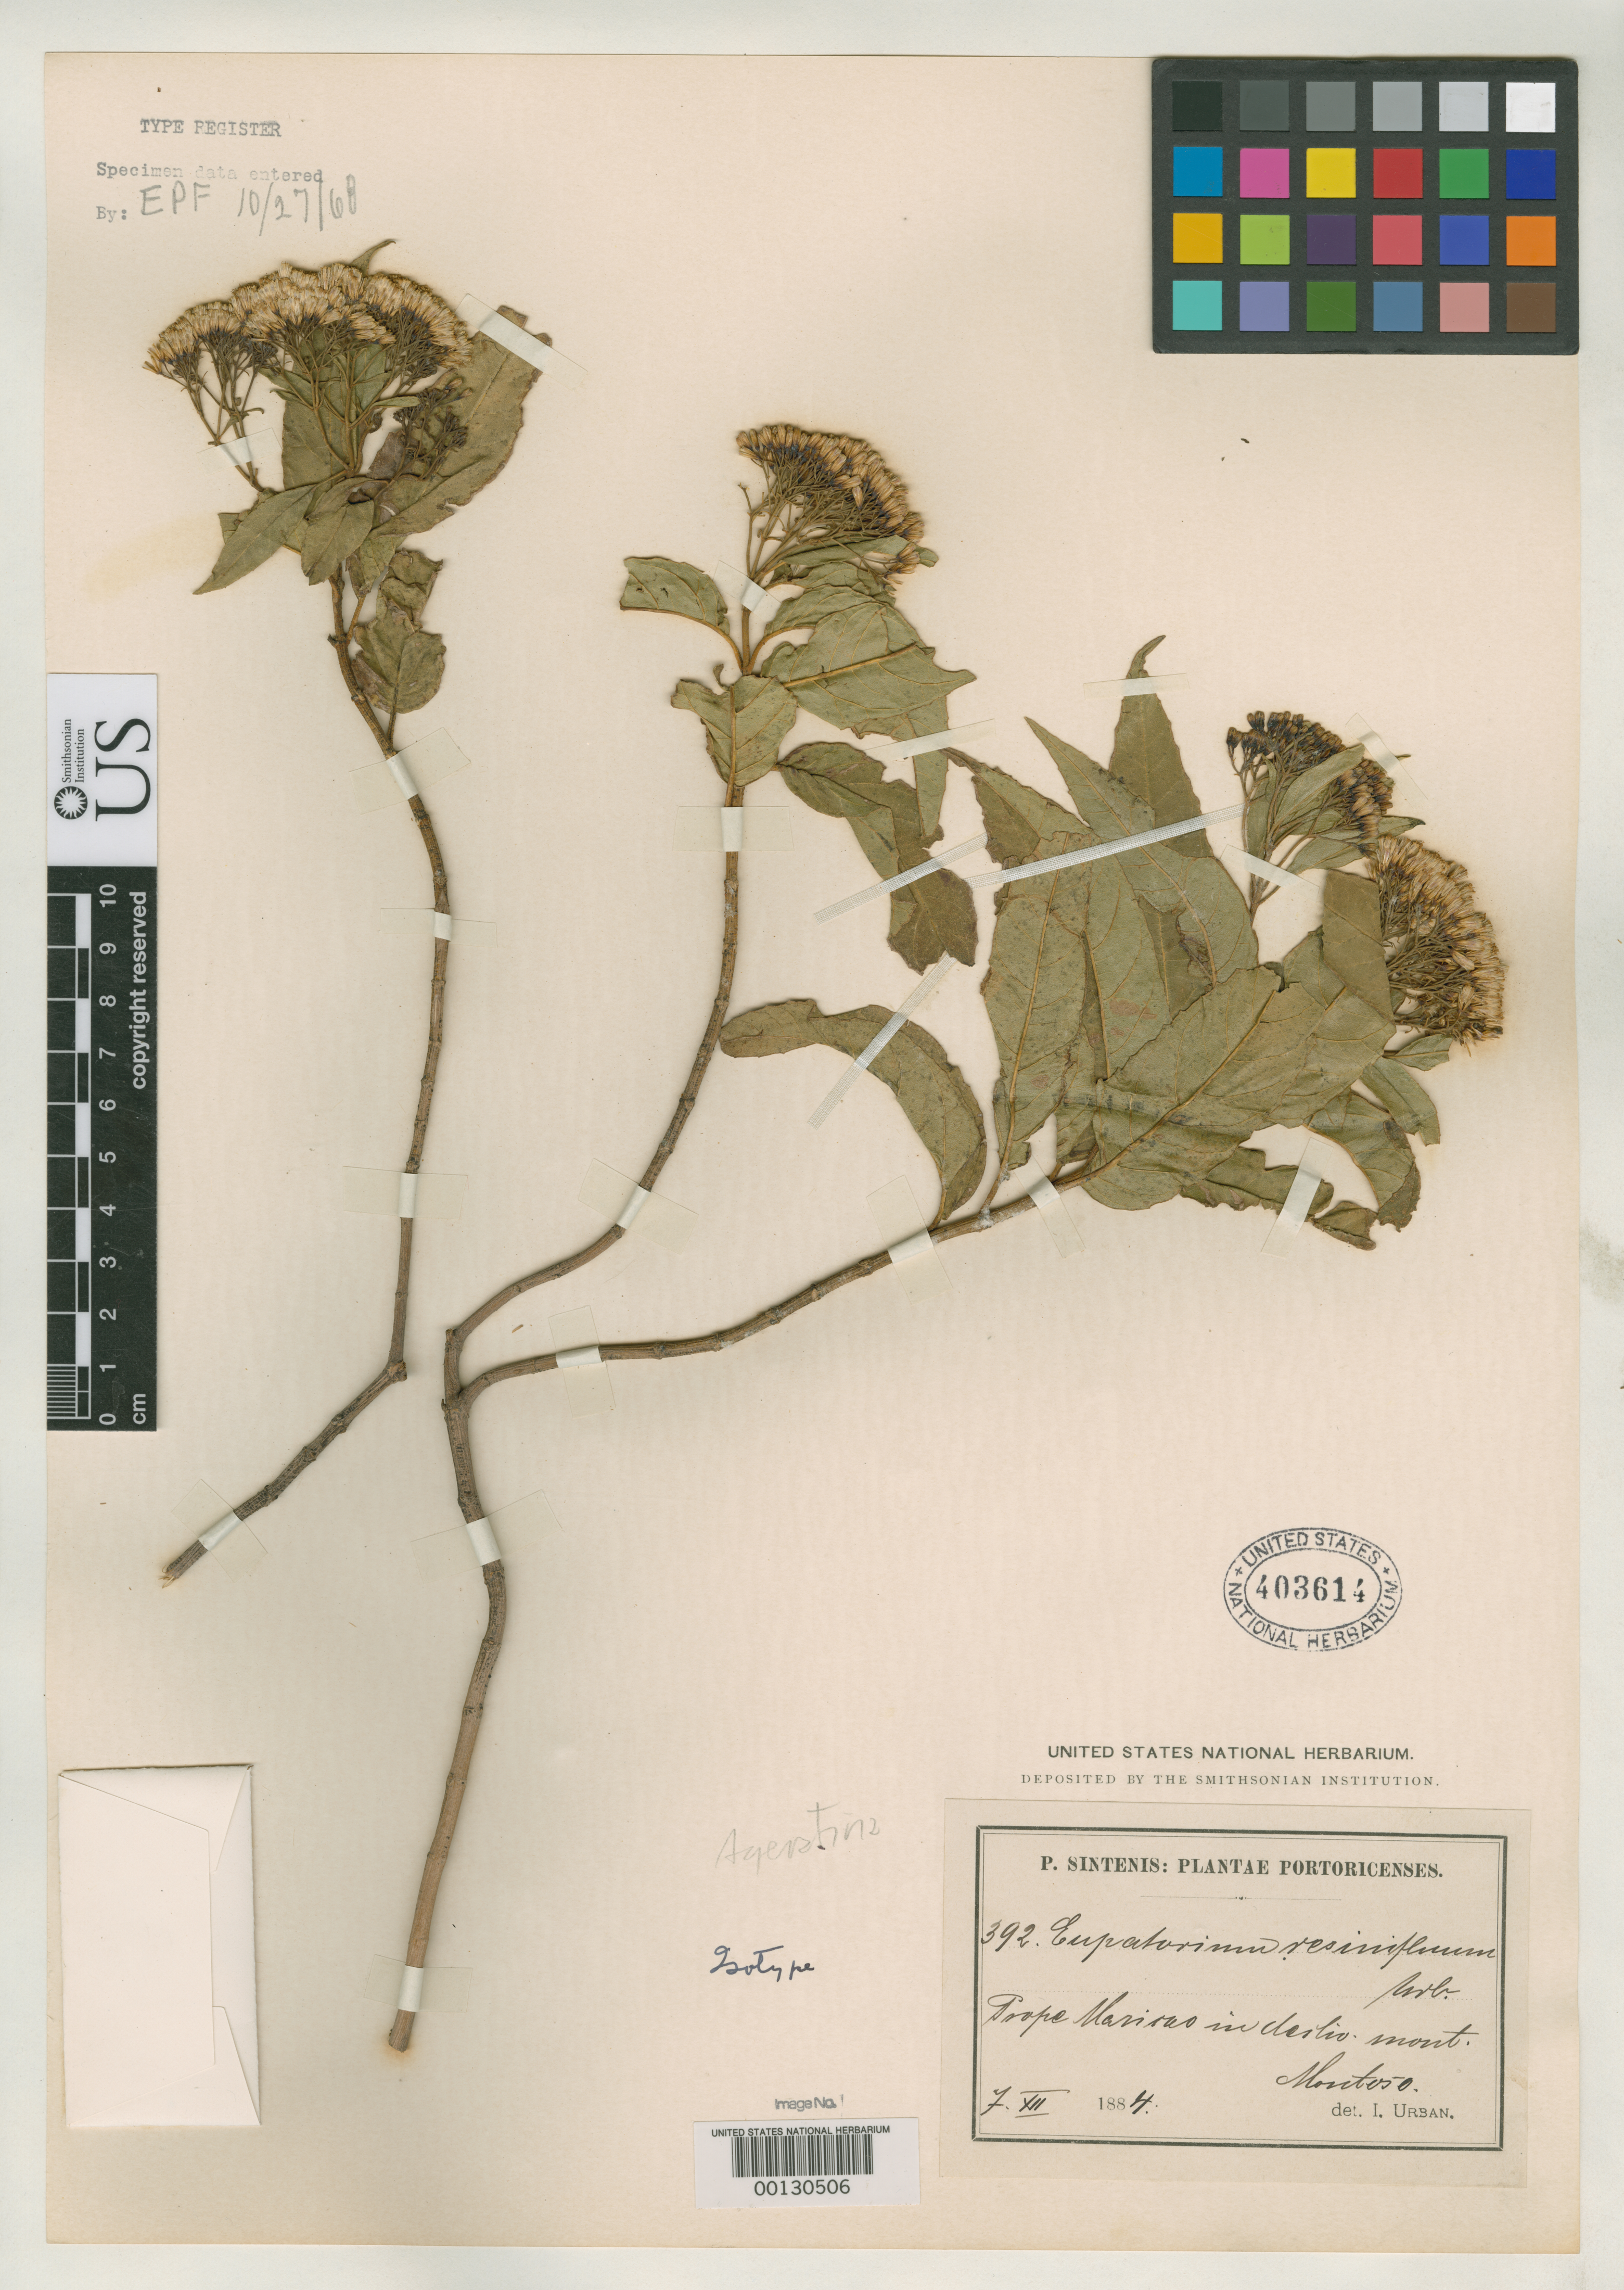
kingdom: Plantae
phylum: Tracheophyta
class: Magnoliopsida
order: Asterales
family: Asteraceae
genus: Eupatorium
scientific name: Eupatorium resinifluum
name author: Urb.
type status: Isotype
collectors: P. Sintenis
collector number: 392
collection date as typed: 07 Dec 1884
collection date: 1884-12-07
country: Puerto Rico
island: Greater Antilles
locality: Prope Maricao in decliv. mont. Montoso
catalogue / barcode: US 403614